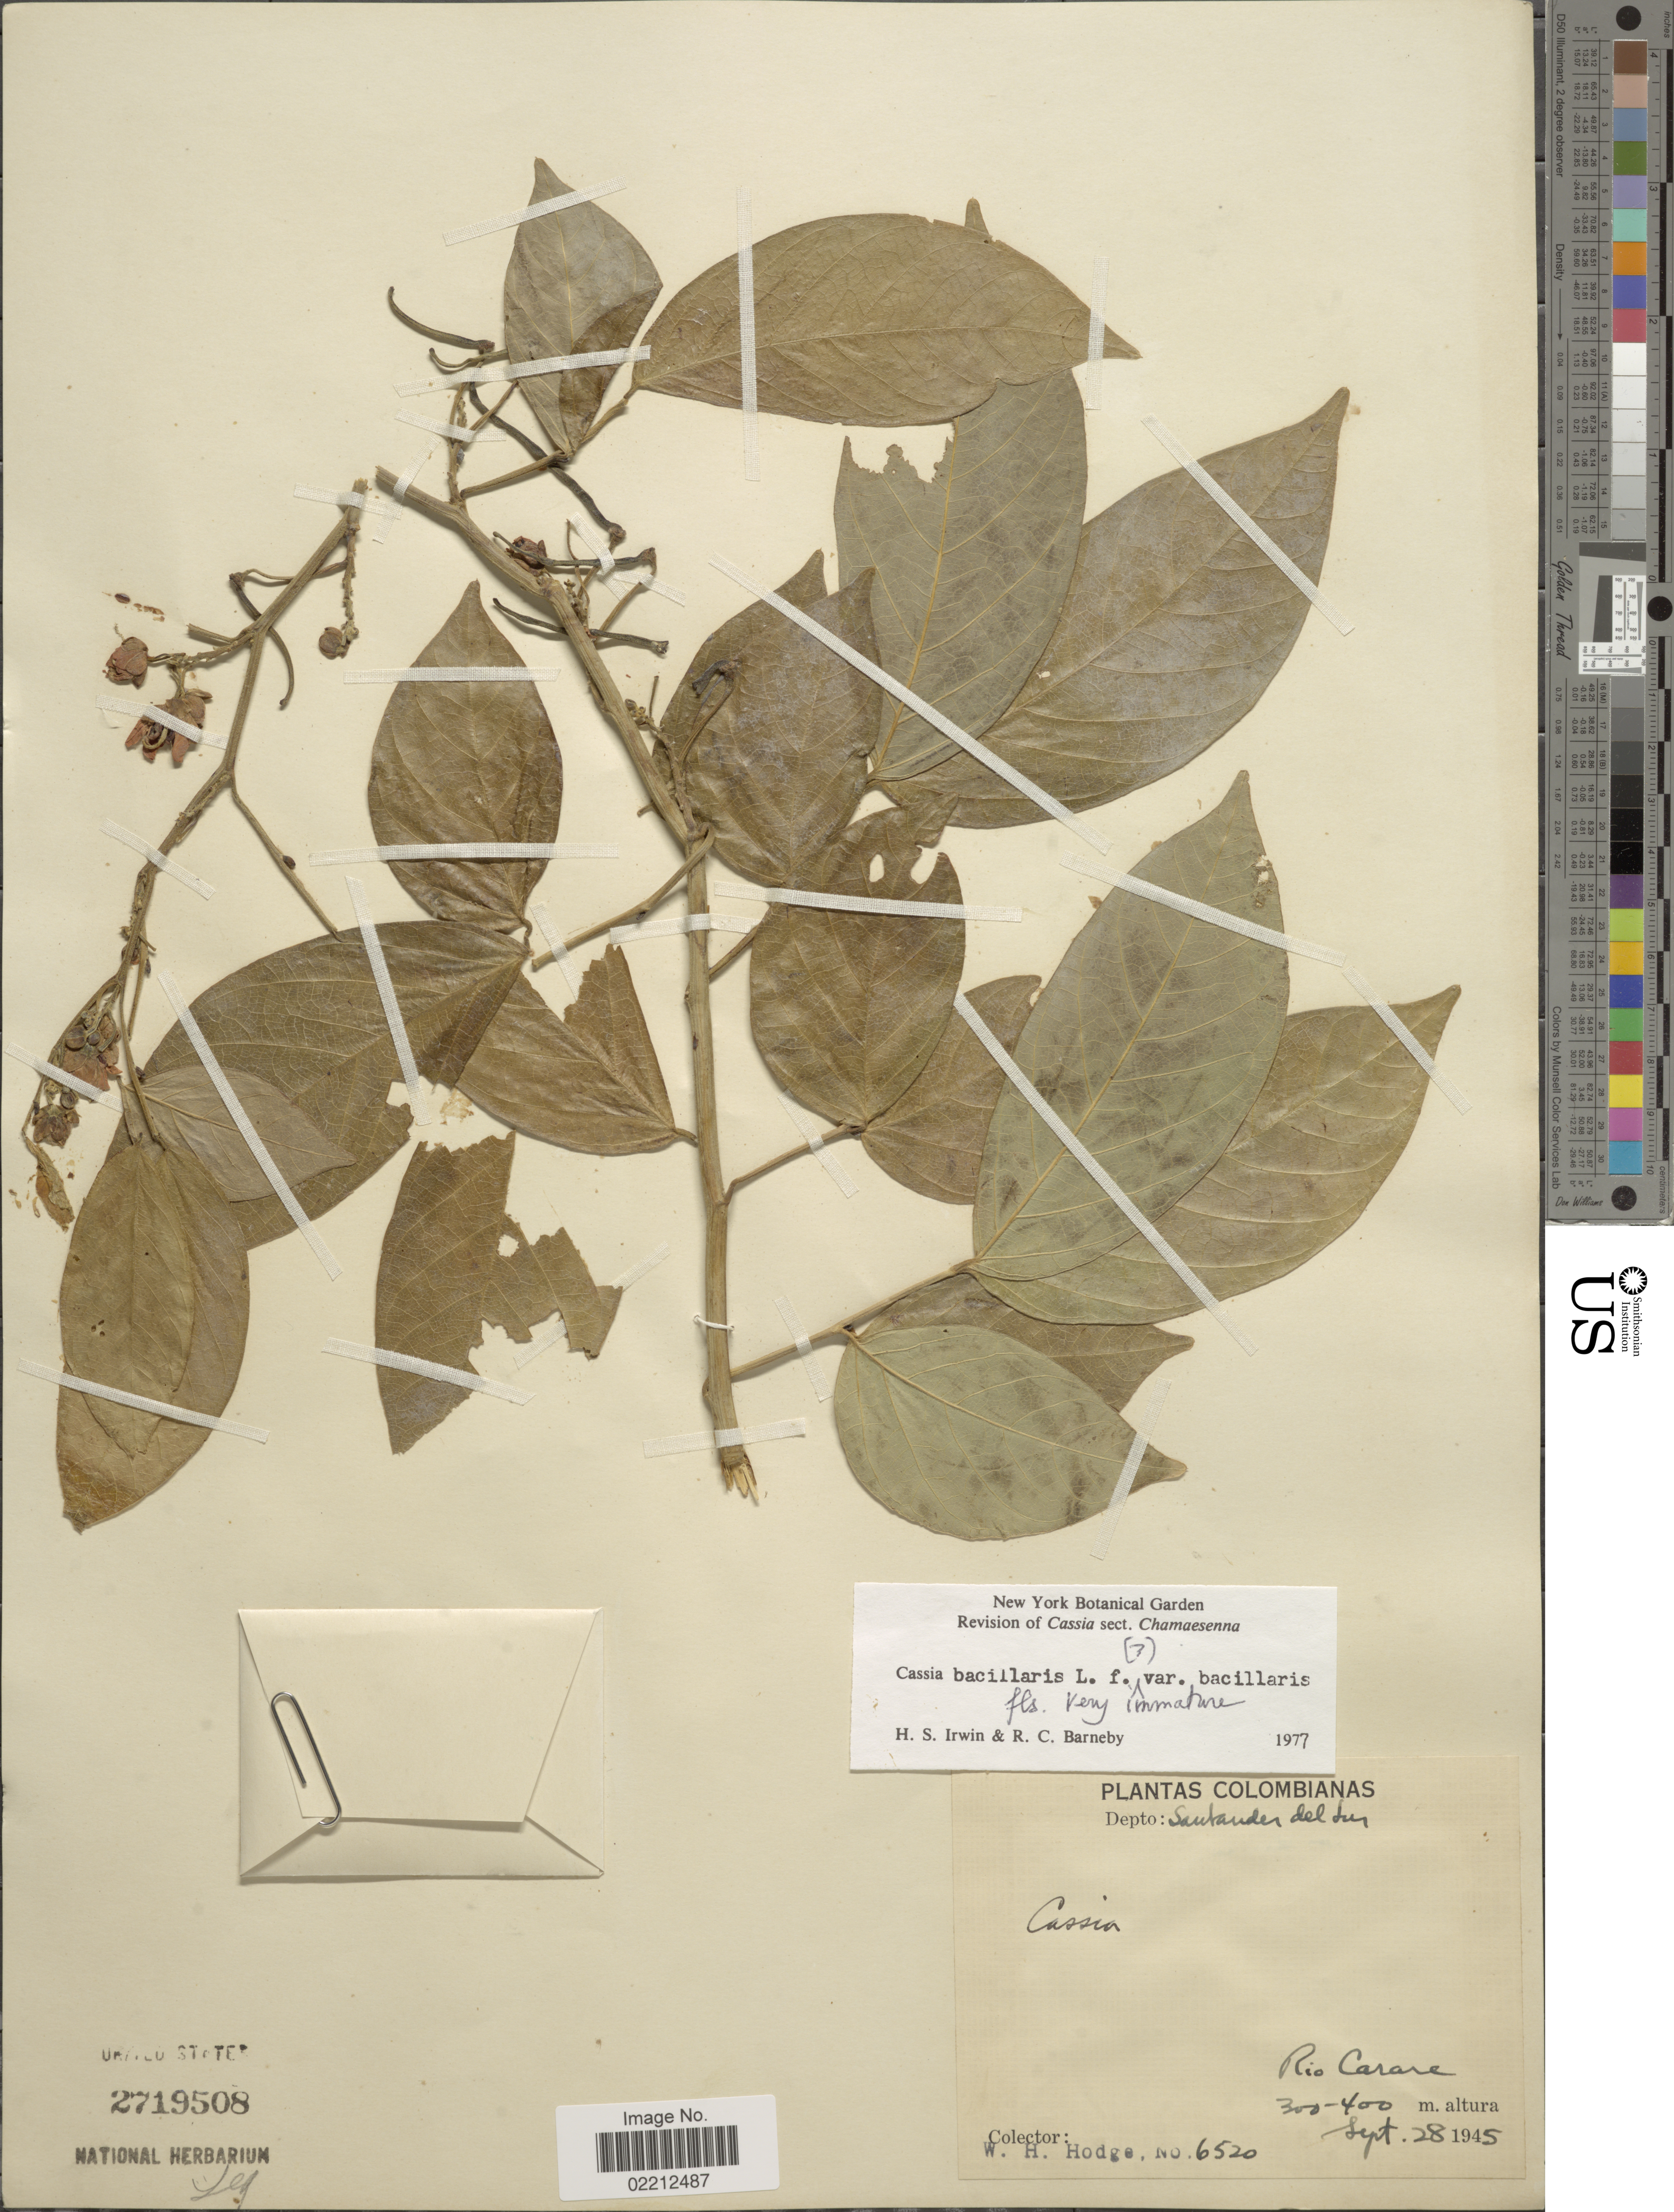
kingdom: Plantae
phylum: Tracheophyta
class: Magnoliopsida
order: Fabales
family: Fabaceae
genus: Senna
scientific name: Senna bacillaris var. bacillaris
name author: (L. f.) H.S. Irwin & Barneby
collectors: W. Hodge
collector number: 6520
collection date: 1945-09-28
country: Colombia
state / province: Santander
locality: Santander del Sur. Rio Carare.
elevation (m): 300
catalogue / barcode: US 2719508